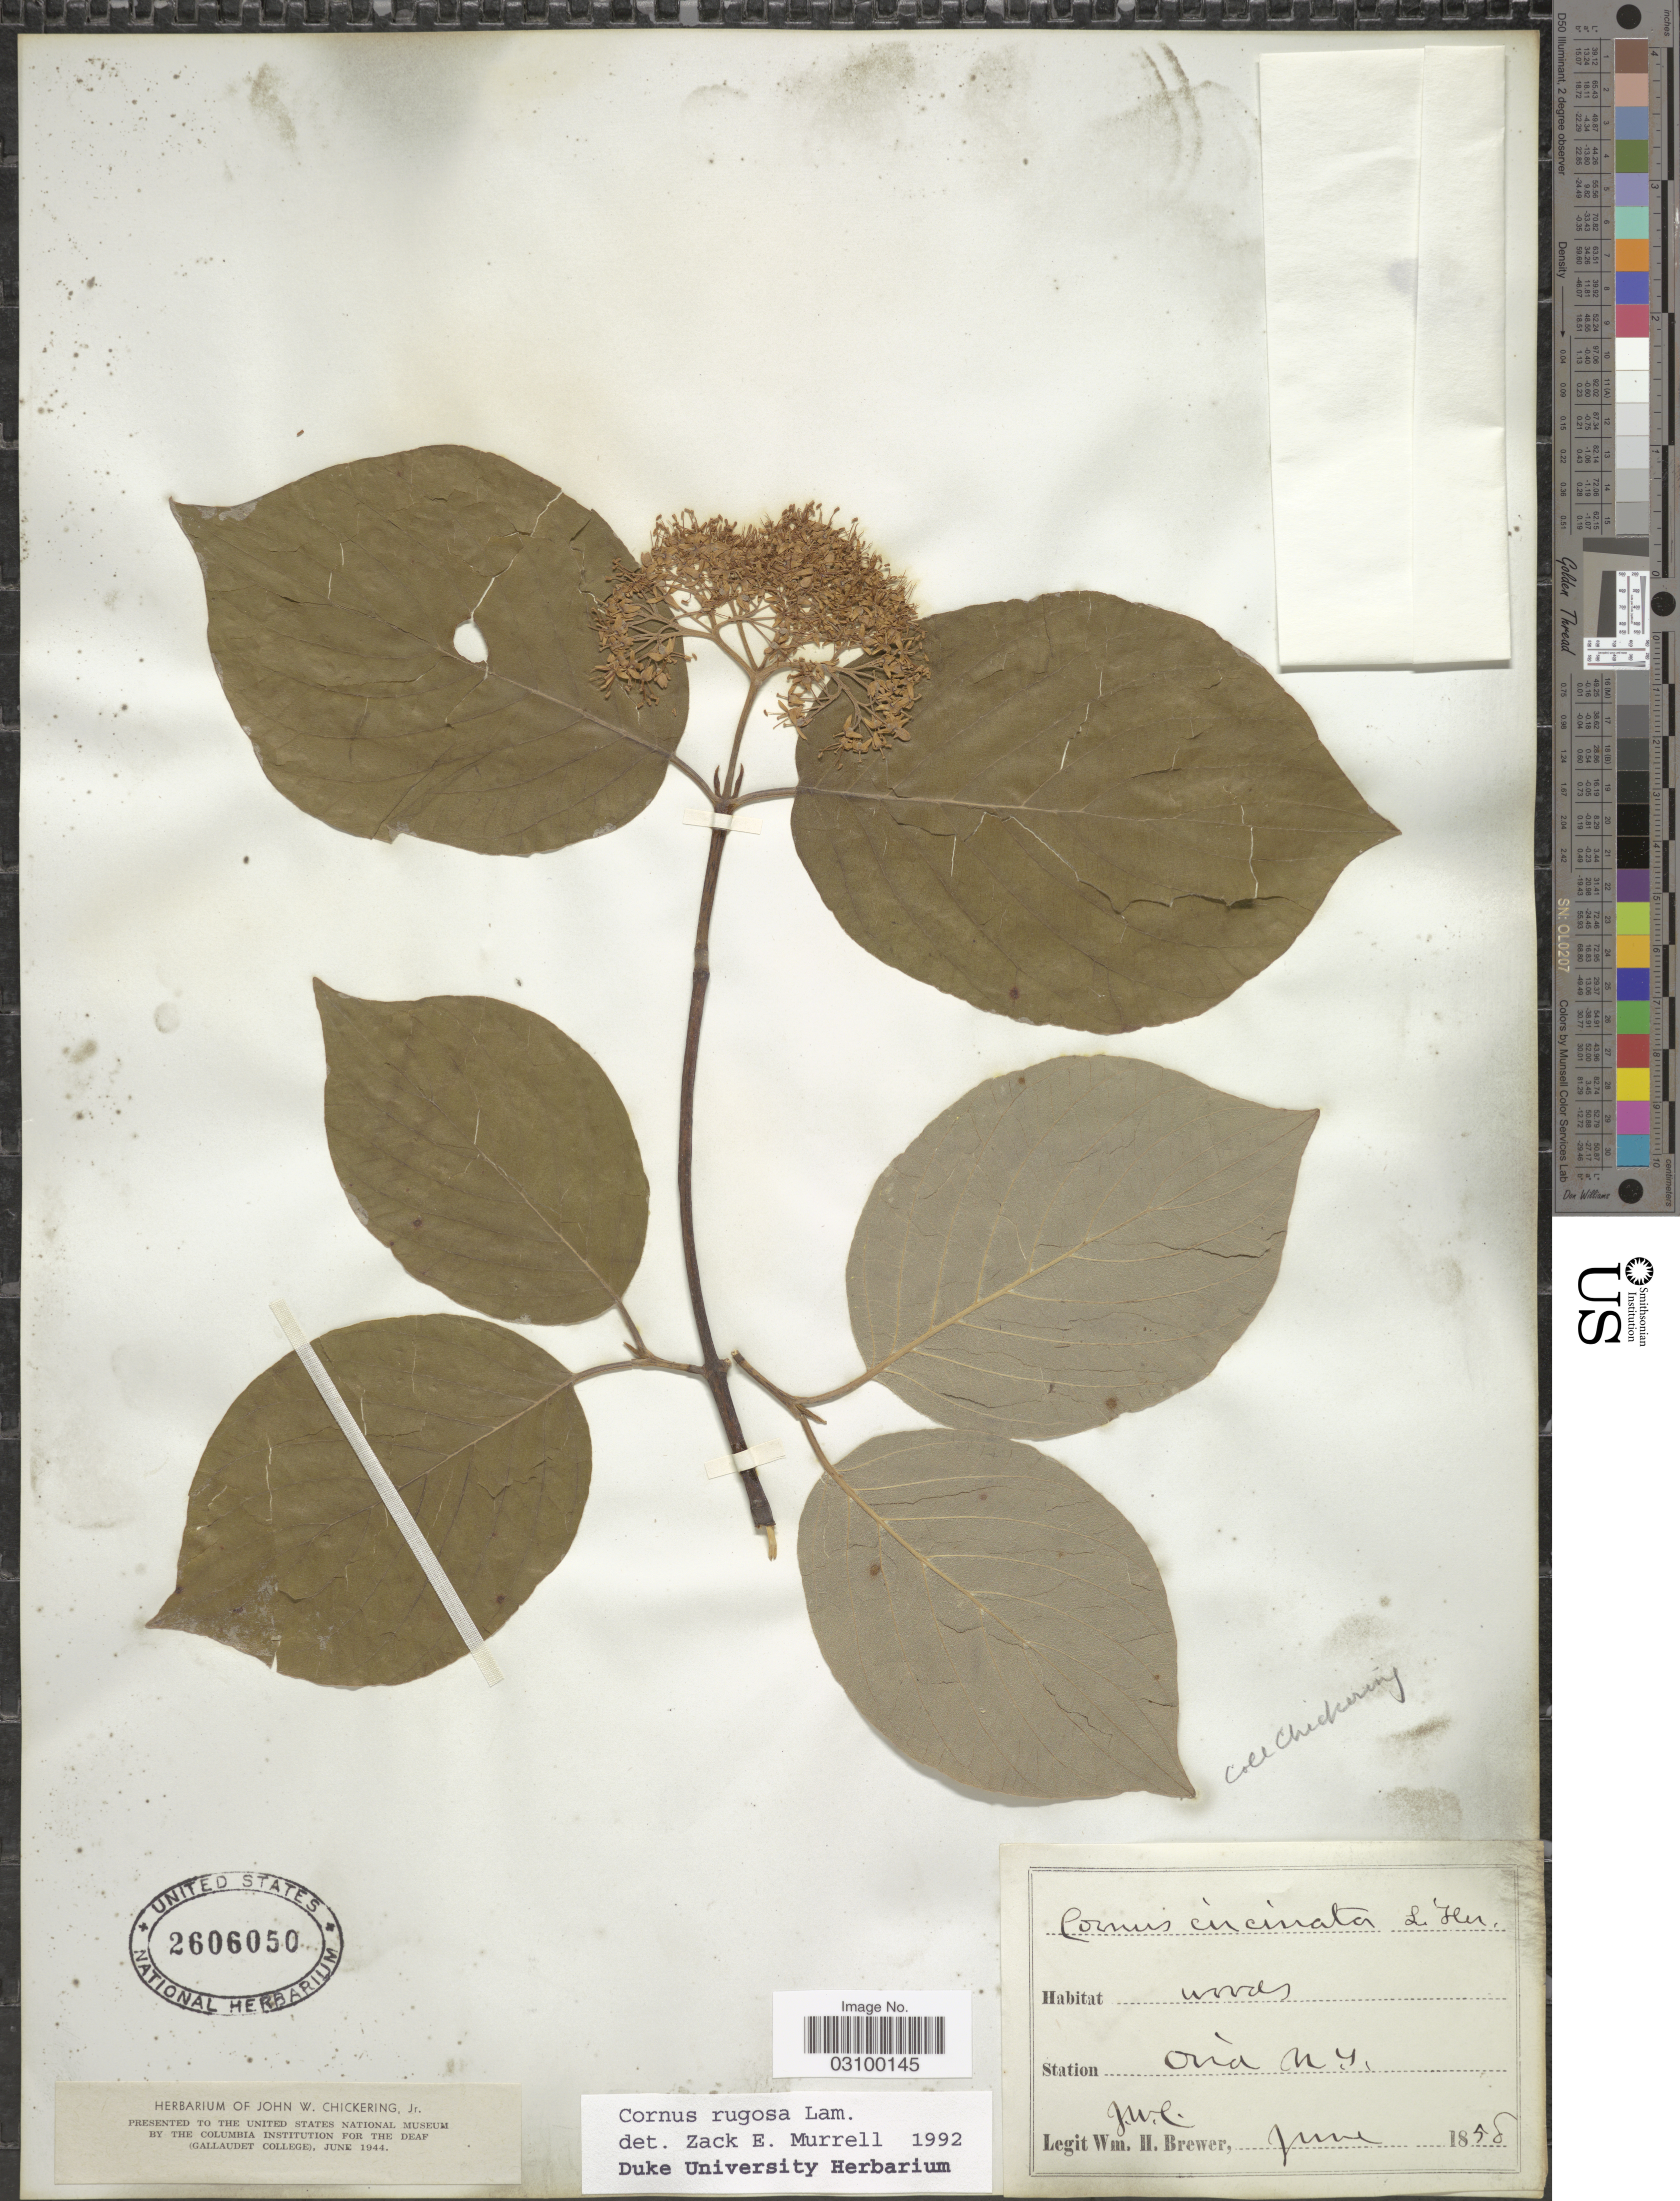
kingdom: Plantae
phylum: Tracheophyta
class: Magnoliopsida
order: Cornales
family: Cornaceae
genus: Cornus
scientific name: Cornus rugosa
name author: Lam.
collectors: W. H. Brewer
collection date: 1858-06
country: United States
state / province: New York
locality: Station Ovid N. Y.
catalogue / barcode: US 2606050